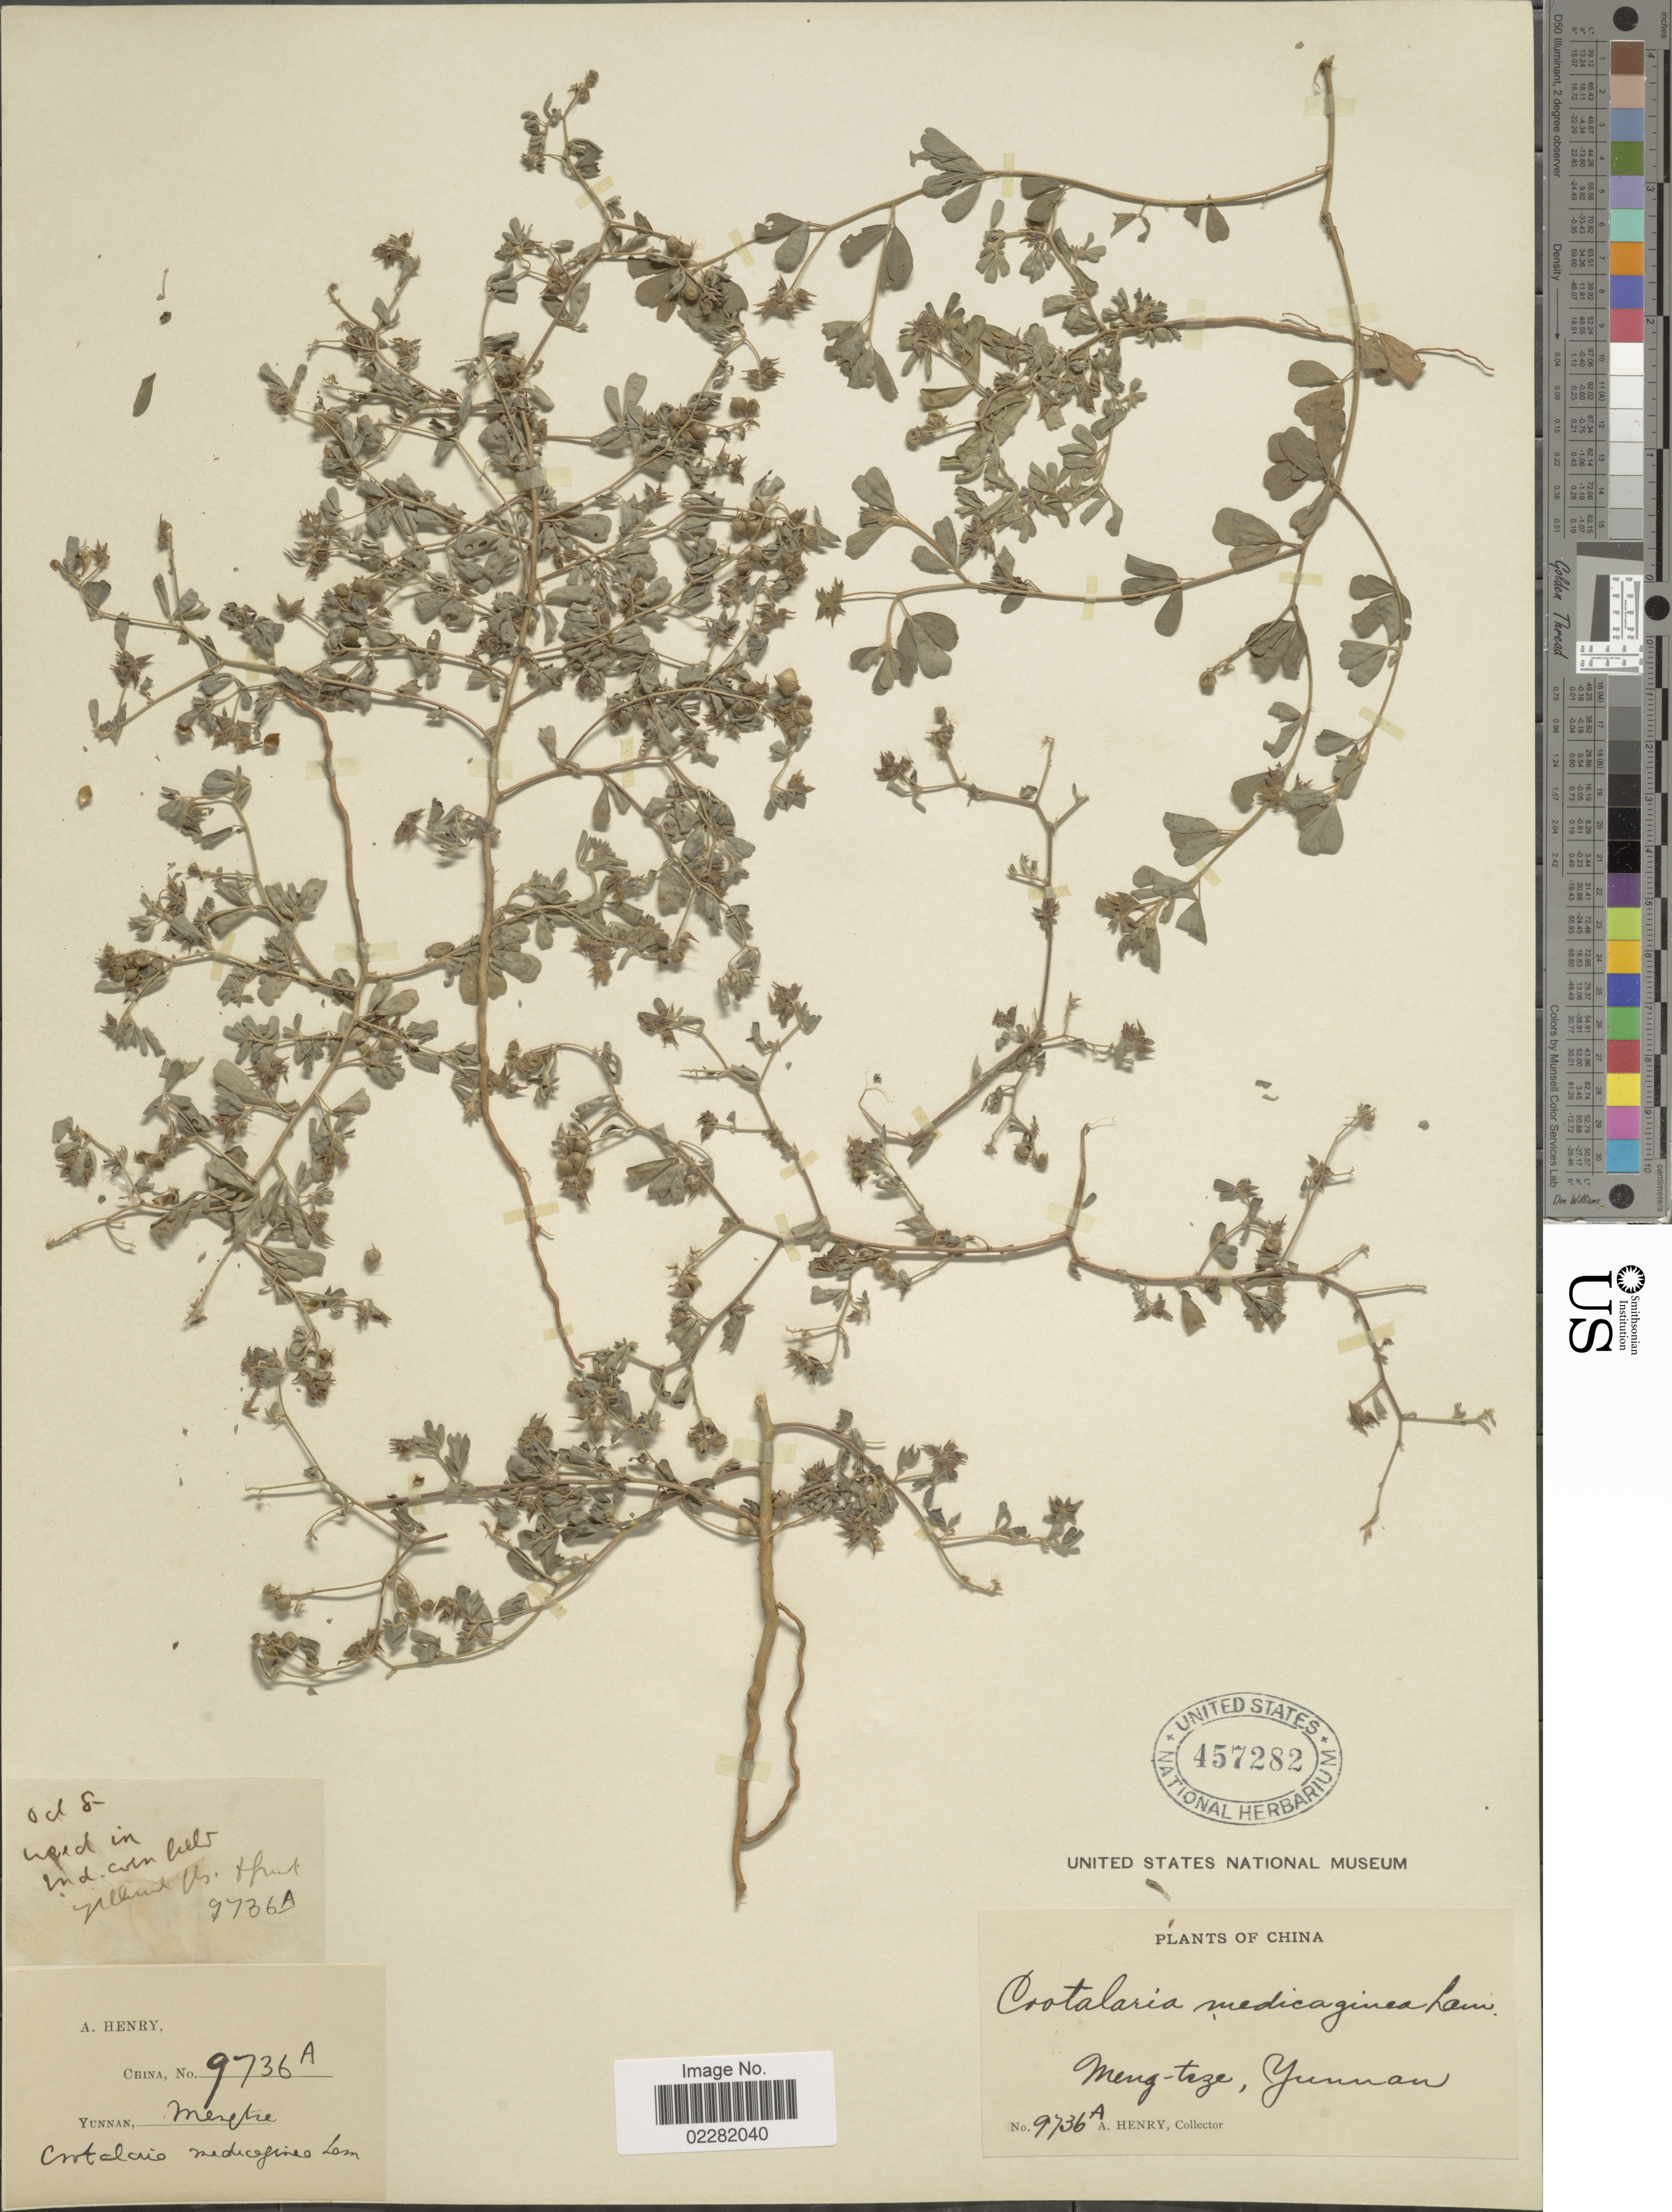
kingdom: Plantae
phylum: Tracheophyta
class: Magnoliopsida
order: Fabales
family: Fabaceae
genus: Crotalaria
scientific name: Crotalaria medicaginea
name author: Lam.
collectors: A. Henry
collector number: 9736 A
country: China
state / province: Yunnan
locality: Meng-tsze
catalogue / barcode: US 457282